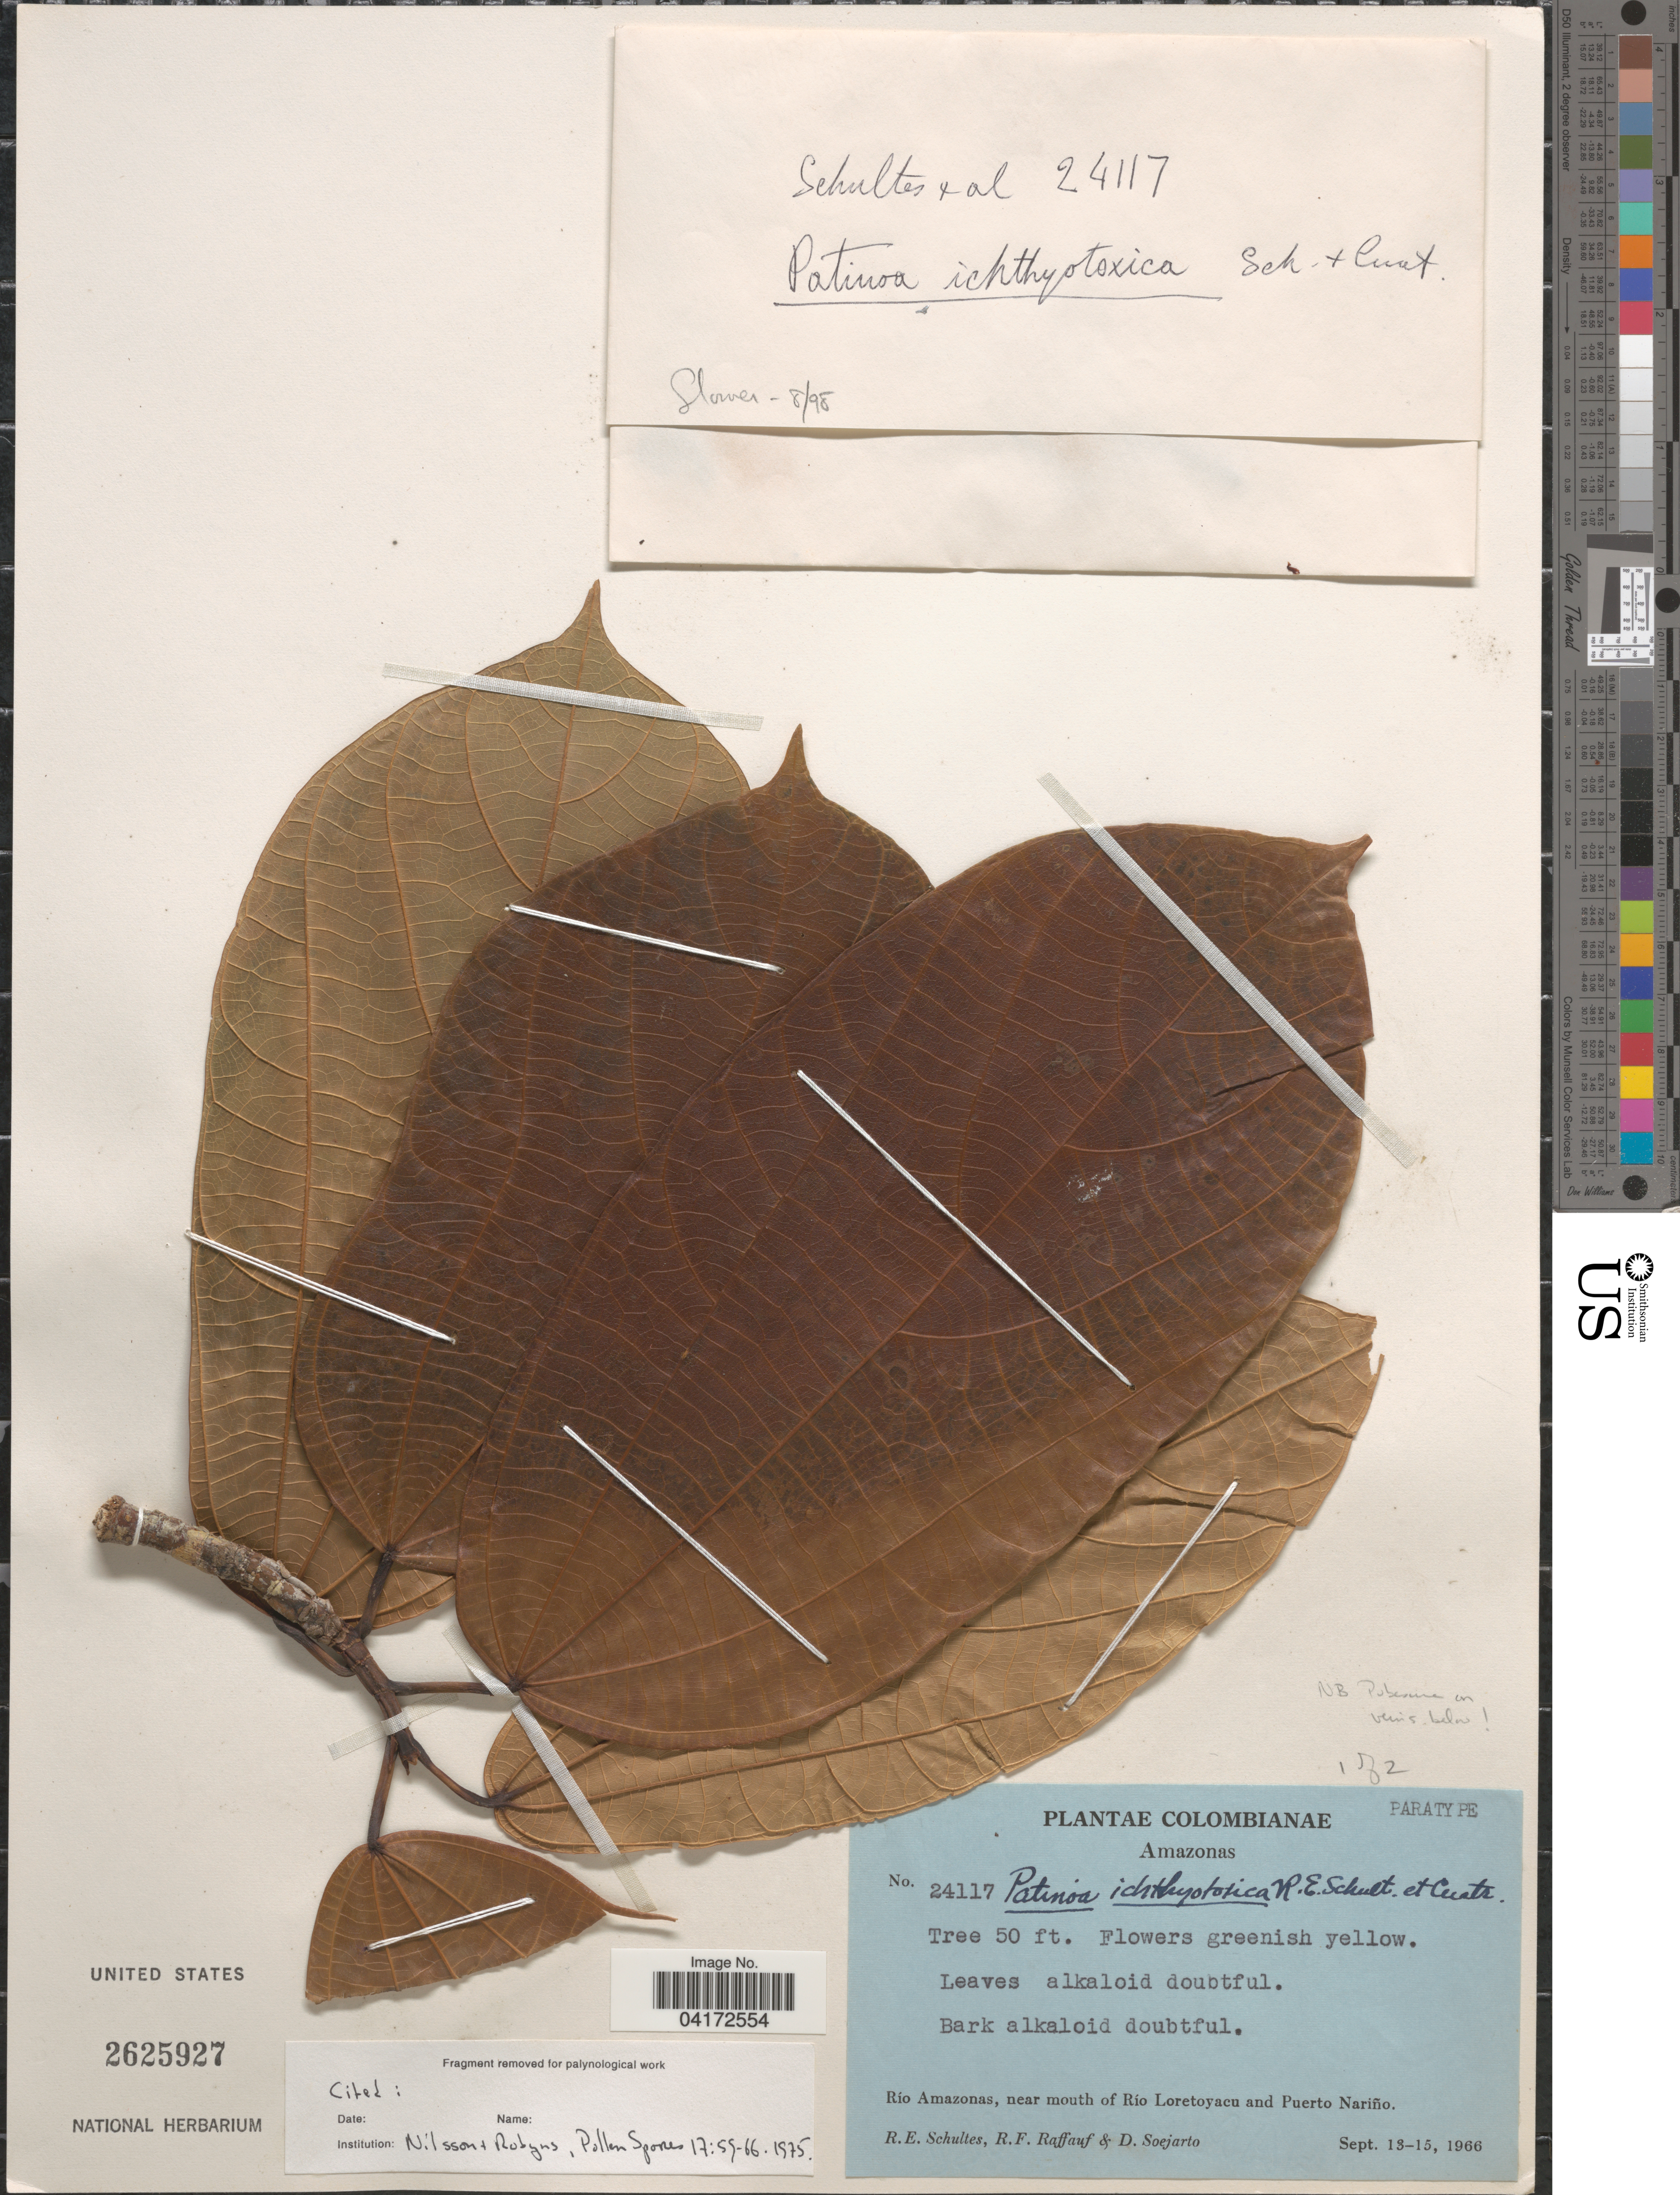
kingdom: Plantae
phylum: Tracheophyta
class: Magnoliopsida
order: Malvales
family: Malvaceae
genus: Patinoa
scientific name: Patinoa ichthyotoxica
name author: R.E. Schult. & Cuatrec.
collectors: R. E. Schultes, R. Raffauf & D. Soejarto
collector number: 24117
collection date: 1966-09-13/1966-09-15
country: Colombia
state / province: Amazonas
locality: Colombianae. Río Amazonas, near mouth of Río Loretoyacu and Puerto Nariño.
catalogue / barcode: US 2625927